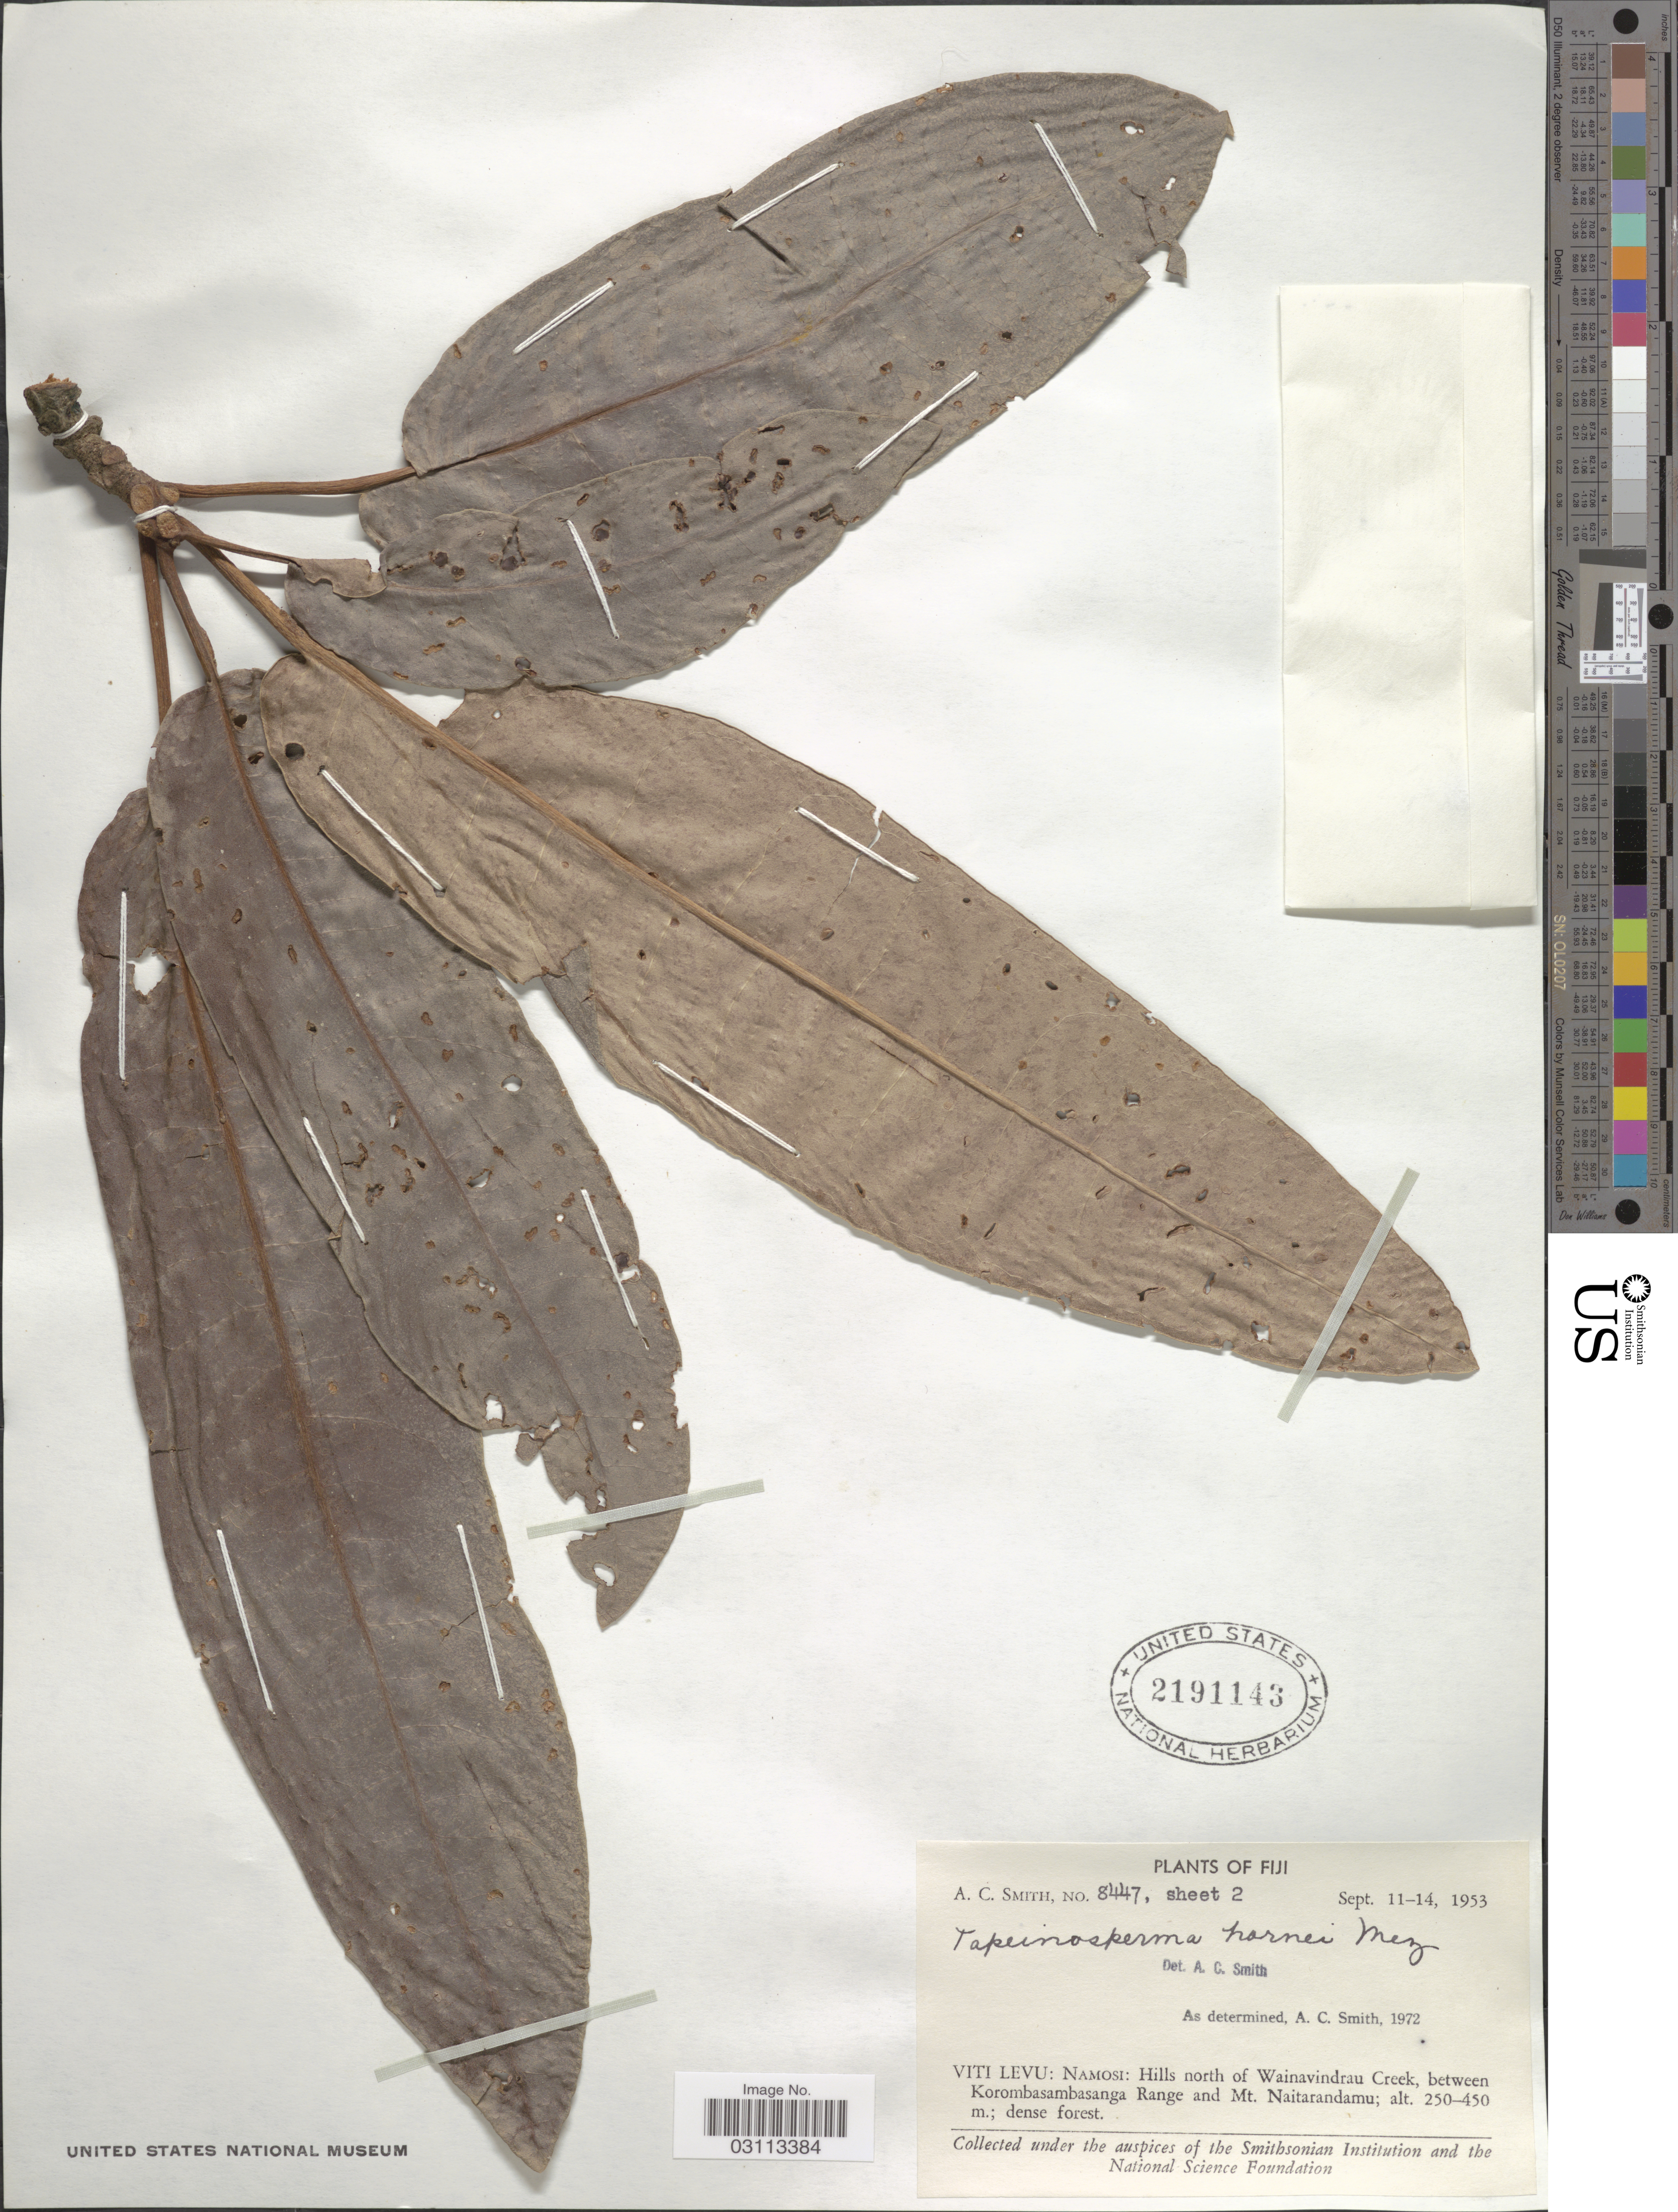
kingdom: Plantae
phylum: Tracheophyta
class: Magnoliopsida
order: Ericales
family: Primulaceae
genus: Tapeinosperma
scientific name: Tapeinosperma hornei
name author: Mez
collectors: A. C. Smith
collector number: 8447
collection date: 1953-09-11/1953-09-14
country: Fiji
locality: Viti Levu: Namosi: Hills north of Wainavindrau Creek, between Korombasambasanga Range and Mt. Naitarandamu.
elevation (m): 250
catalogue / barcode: US 2191143